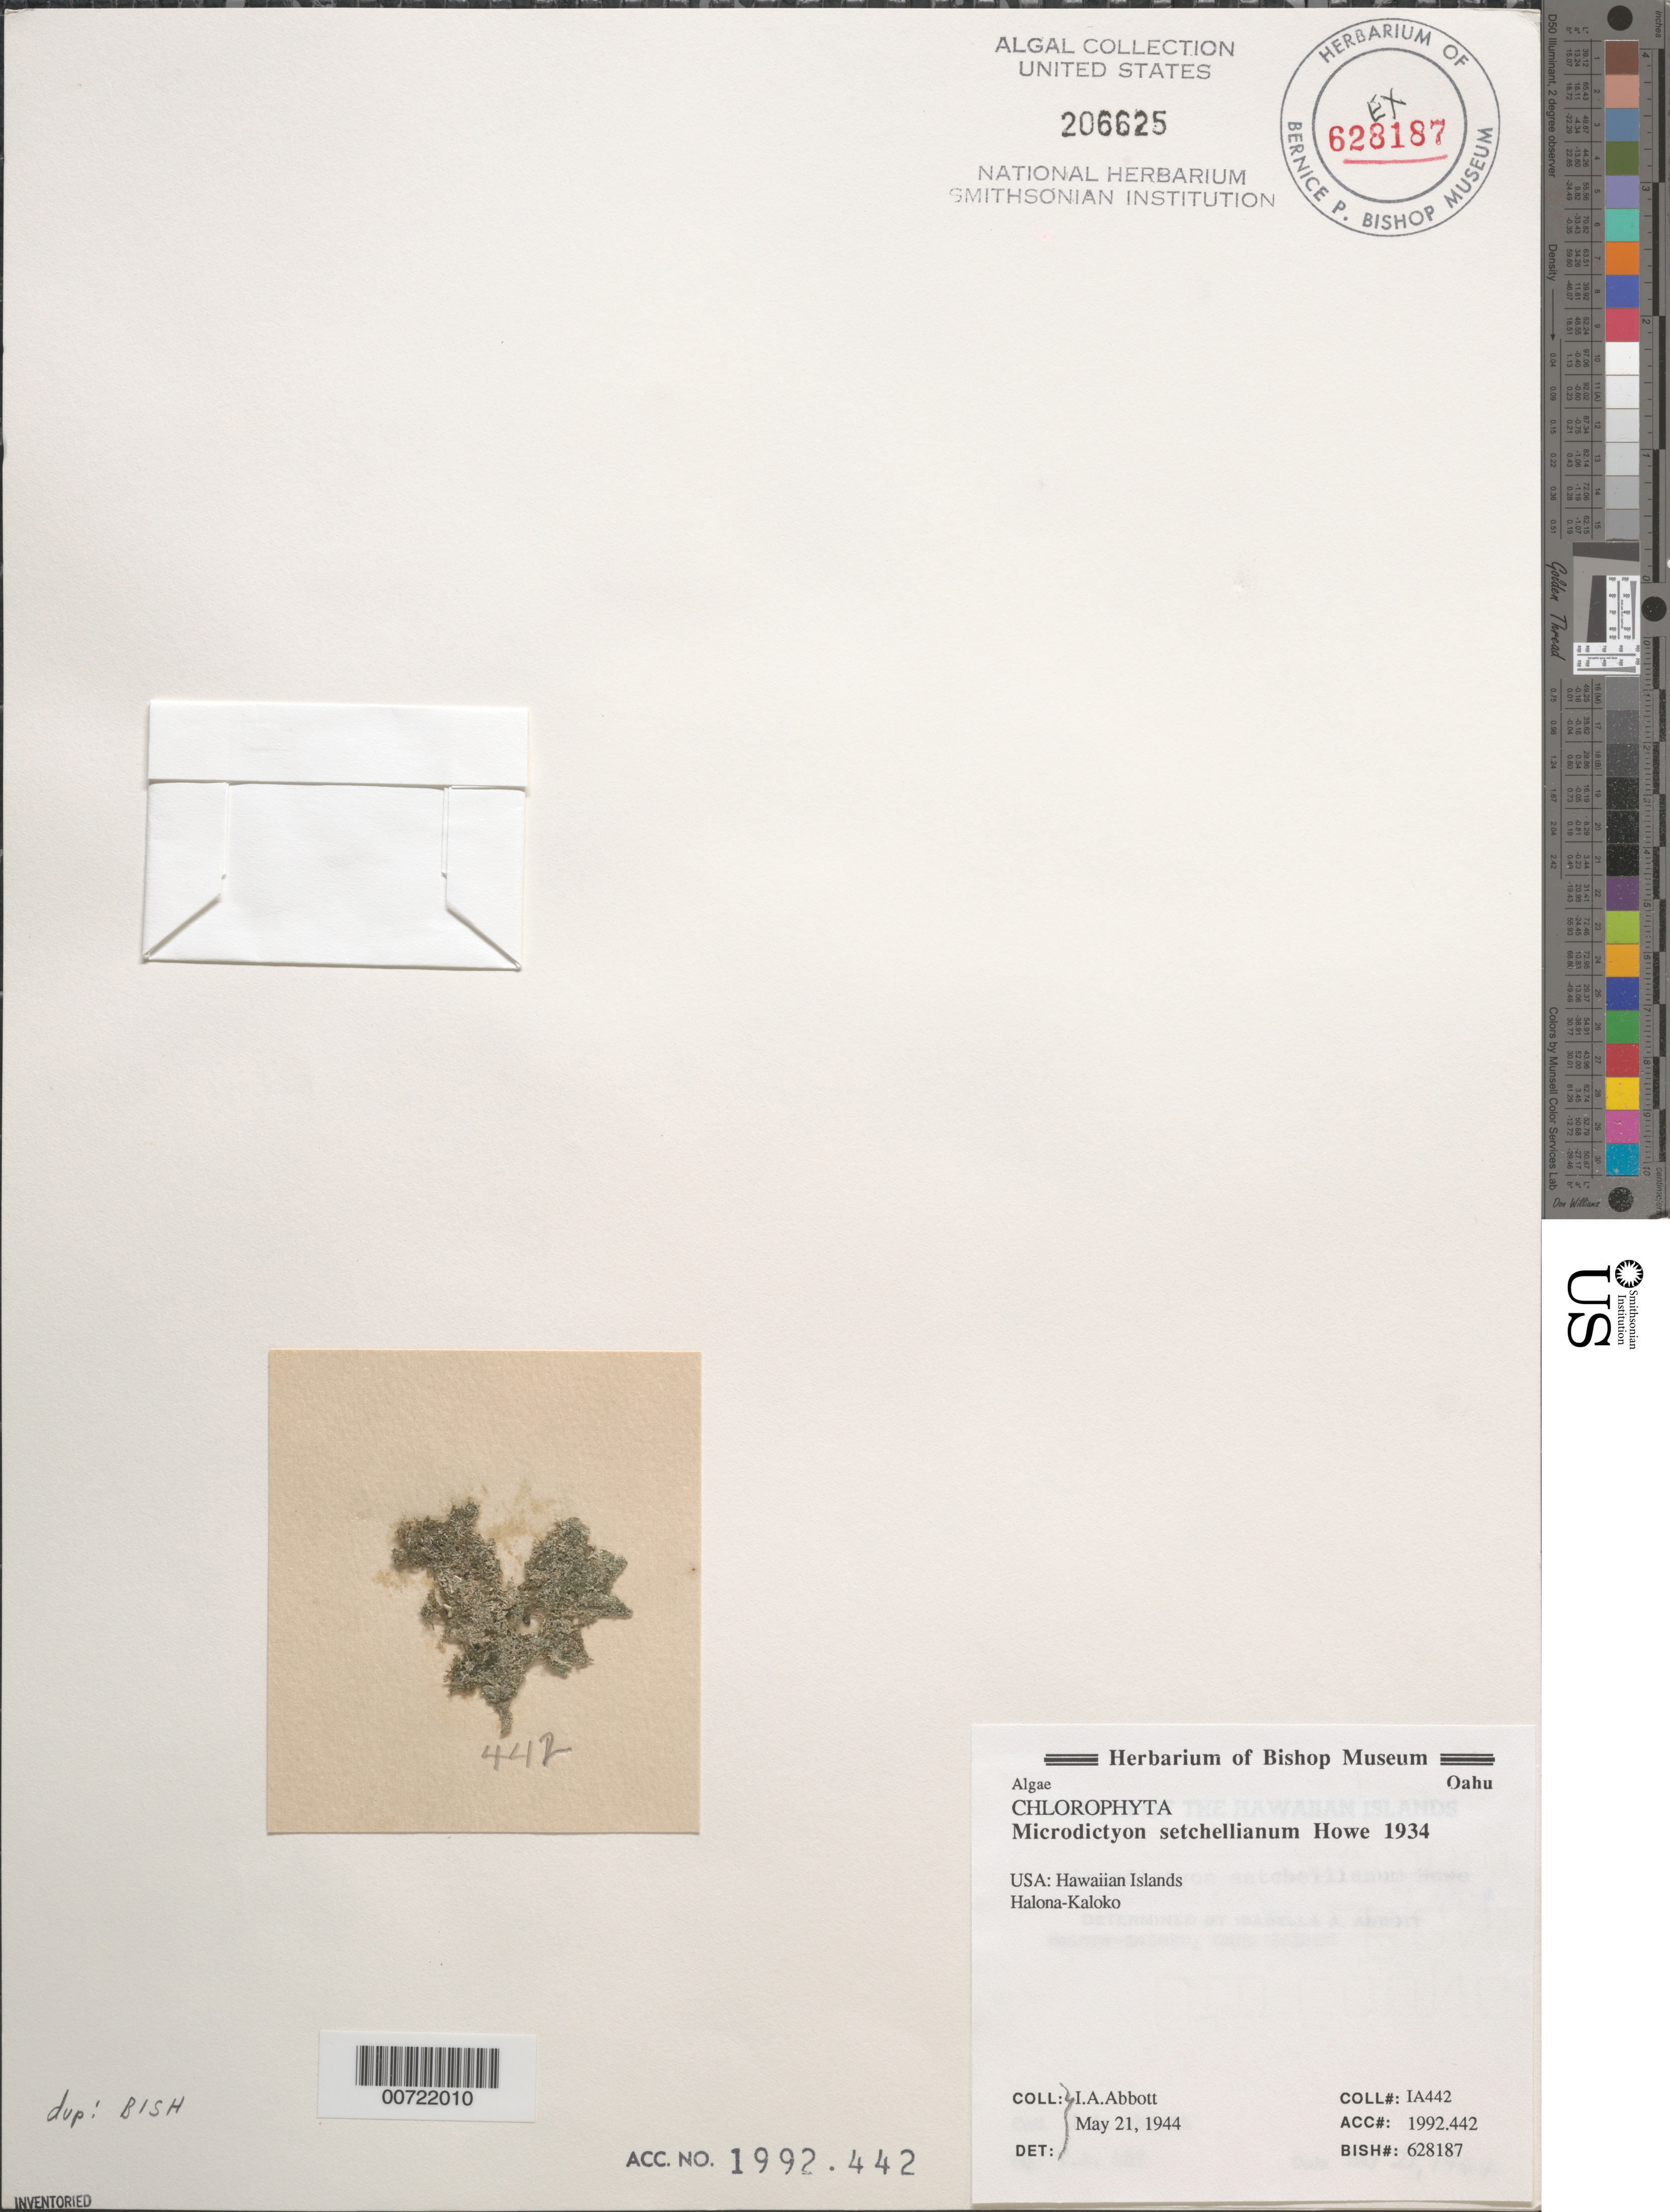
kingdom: Plantae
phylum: Chlorophyta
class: Ulvophyceae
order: Cladophorales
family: Anadyomenaceae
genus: Microdictyon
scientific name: Microdictyon setchellianum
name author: M. Howe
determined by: Abbott, Isabella A.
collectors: I. A. Abbott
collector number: IAA 442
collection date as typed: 21 May 1944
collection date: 1944-05-21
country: United States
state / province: Hawaii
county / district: Honolulu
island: Oahu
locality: Halona-Kaloko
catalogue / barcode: US 206625